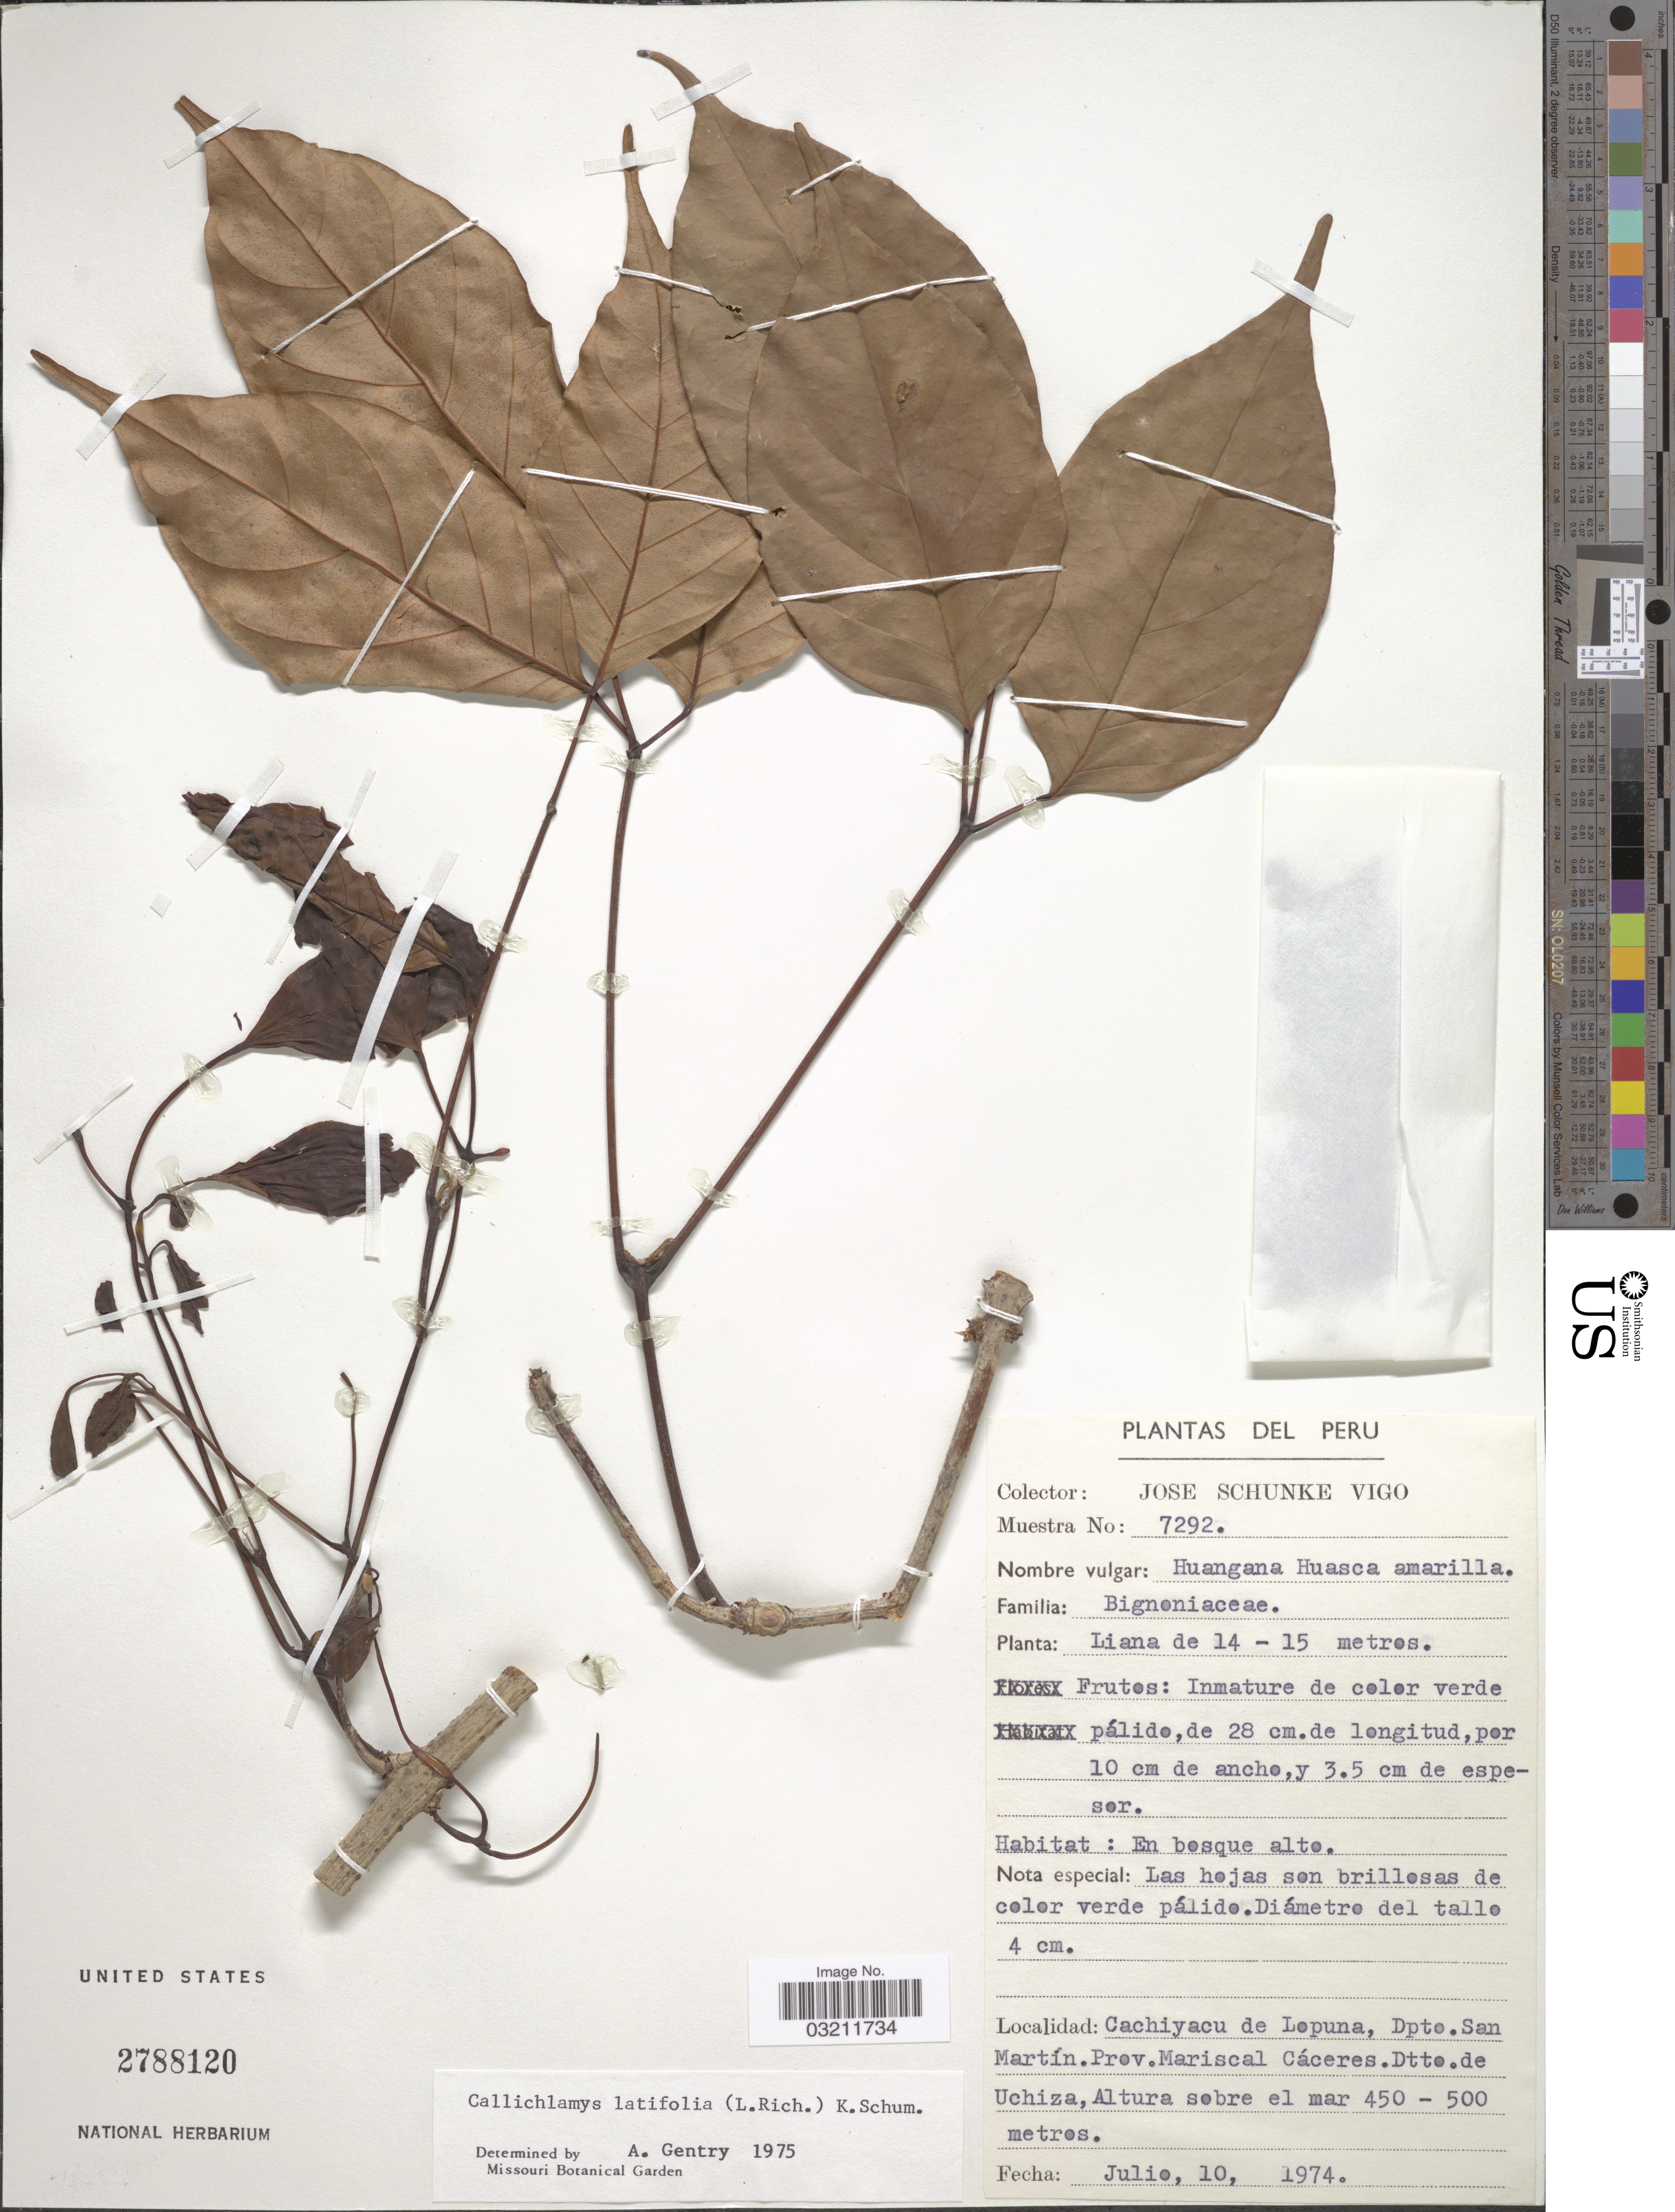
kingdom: Plantae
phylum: Tracheophyta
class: Magnoliopsida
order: Lamiales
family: Bignoniaceae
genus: Callichlamys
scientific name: Callichlamys latifolia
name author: (Rich.) K. Schum.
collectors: J. Schunke Vigo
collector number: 7292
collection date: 1974-07-10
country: Peru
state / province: San Martín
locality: Cachiyacu de Lopuna, Dpto. San Martín. Prov. Mariscal Cáceres. Dtto. de Uchiza.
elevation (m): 450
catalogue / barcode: US 2788120